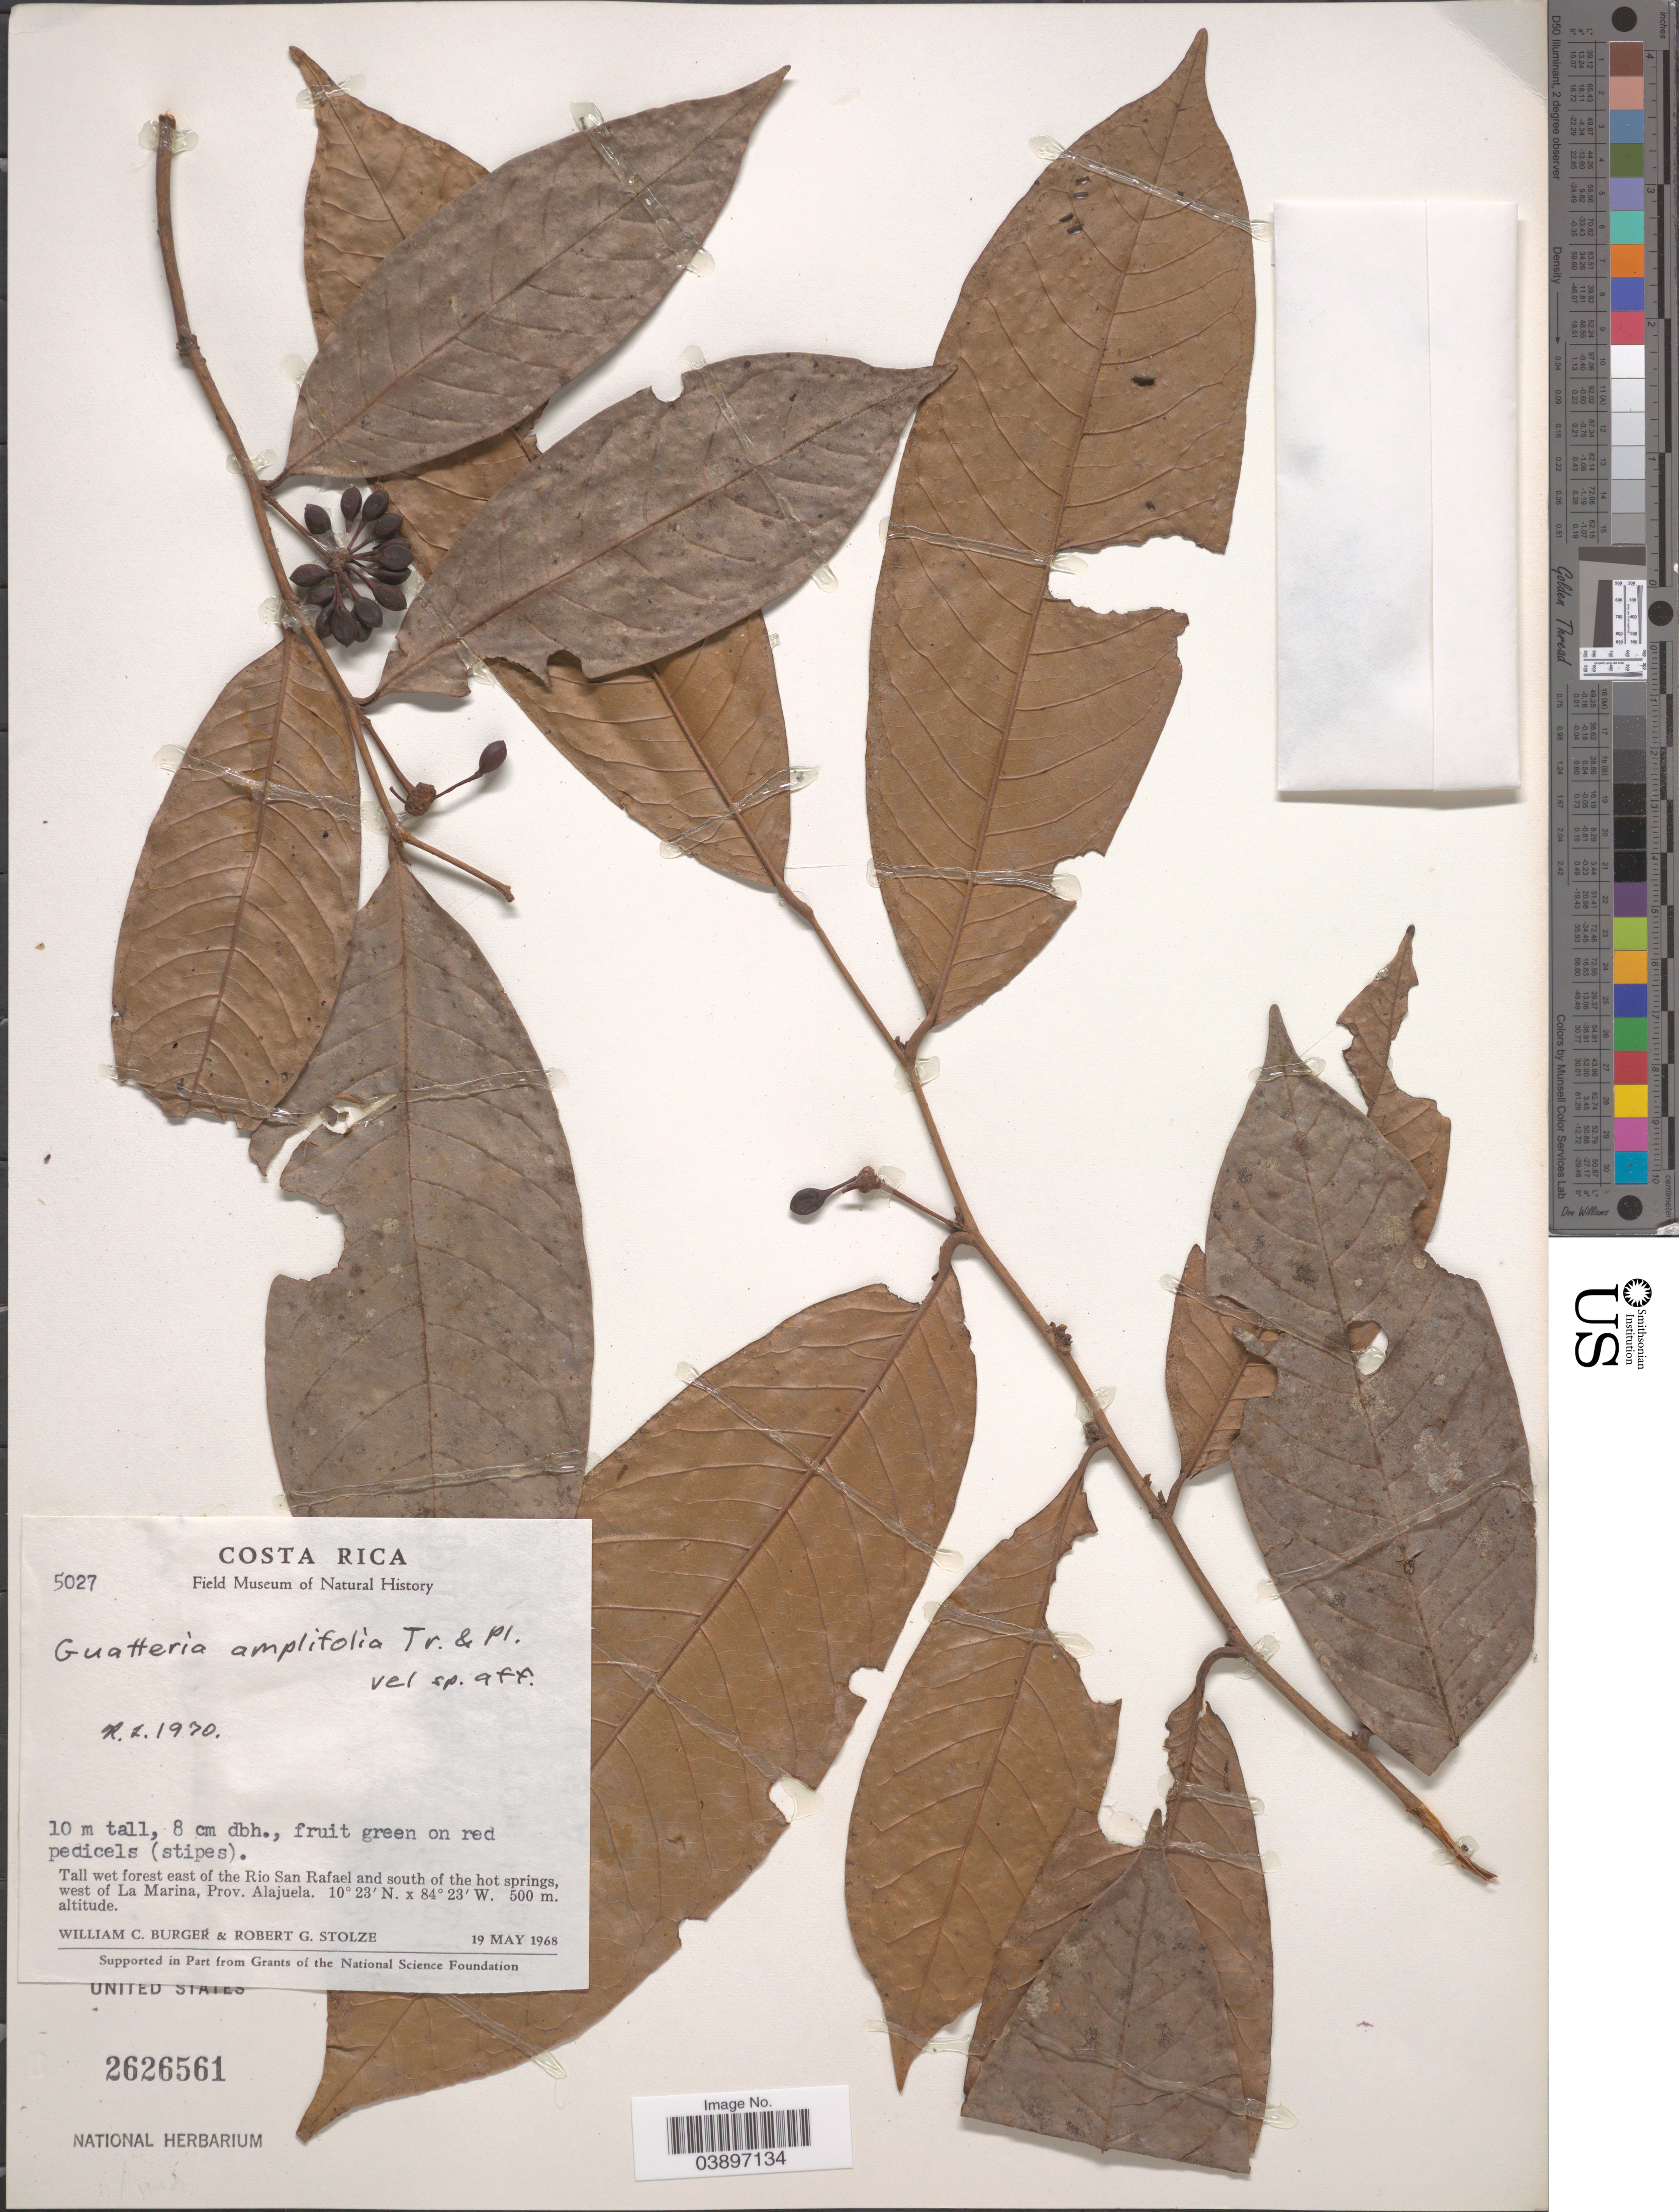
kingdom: Plantae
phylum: Tracheophyta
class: Magnoliopsida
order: Magnoliales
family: Annonaceae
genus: Guatteria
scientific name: Guatteria amplifolia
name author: Triana & Planch.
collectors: W. Burger & R. G. Stolze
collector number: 5027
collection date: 1968-05-19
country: Costa Rica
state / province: Alajuela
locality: Tall wet forest east of the Rio San Rafael and south of the hot springs, west of La Marina.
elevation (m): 500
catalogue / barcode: US 2626561